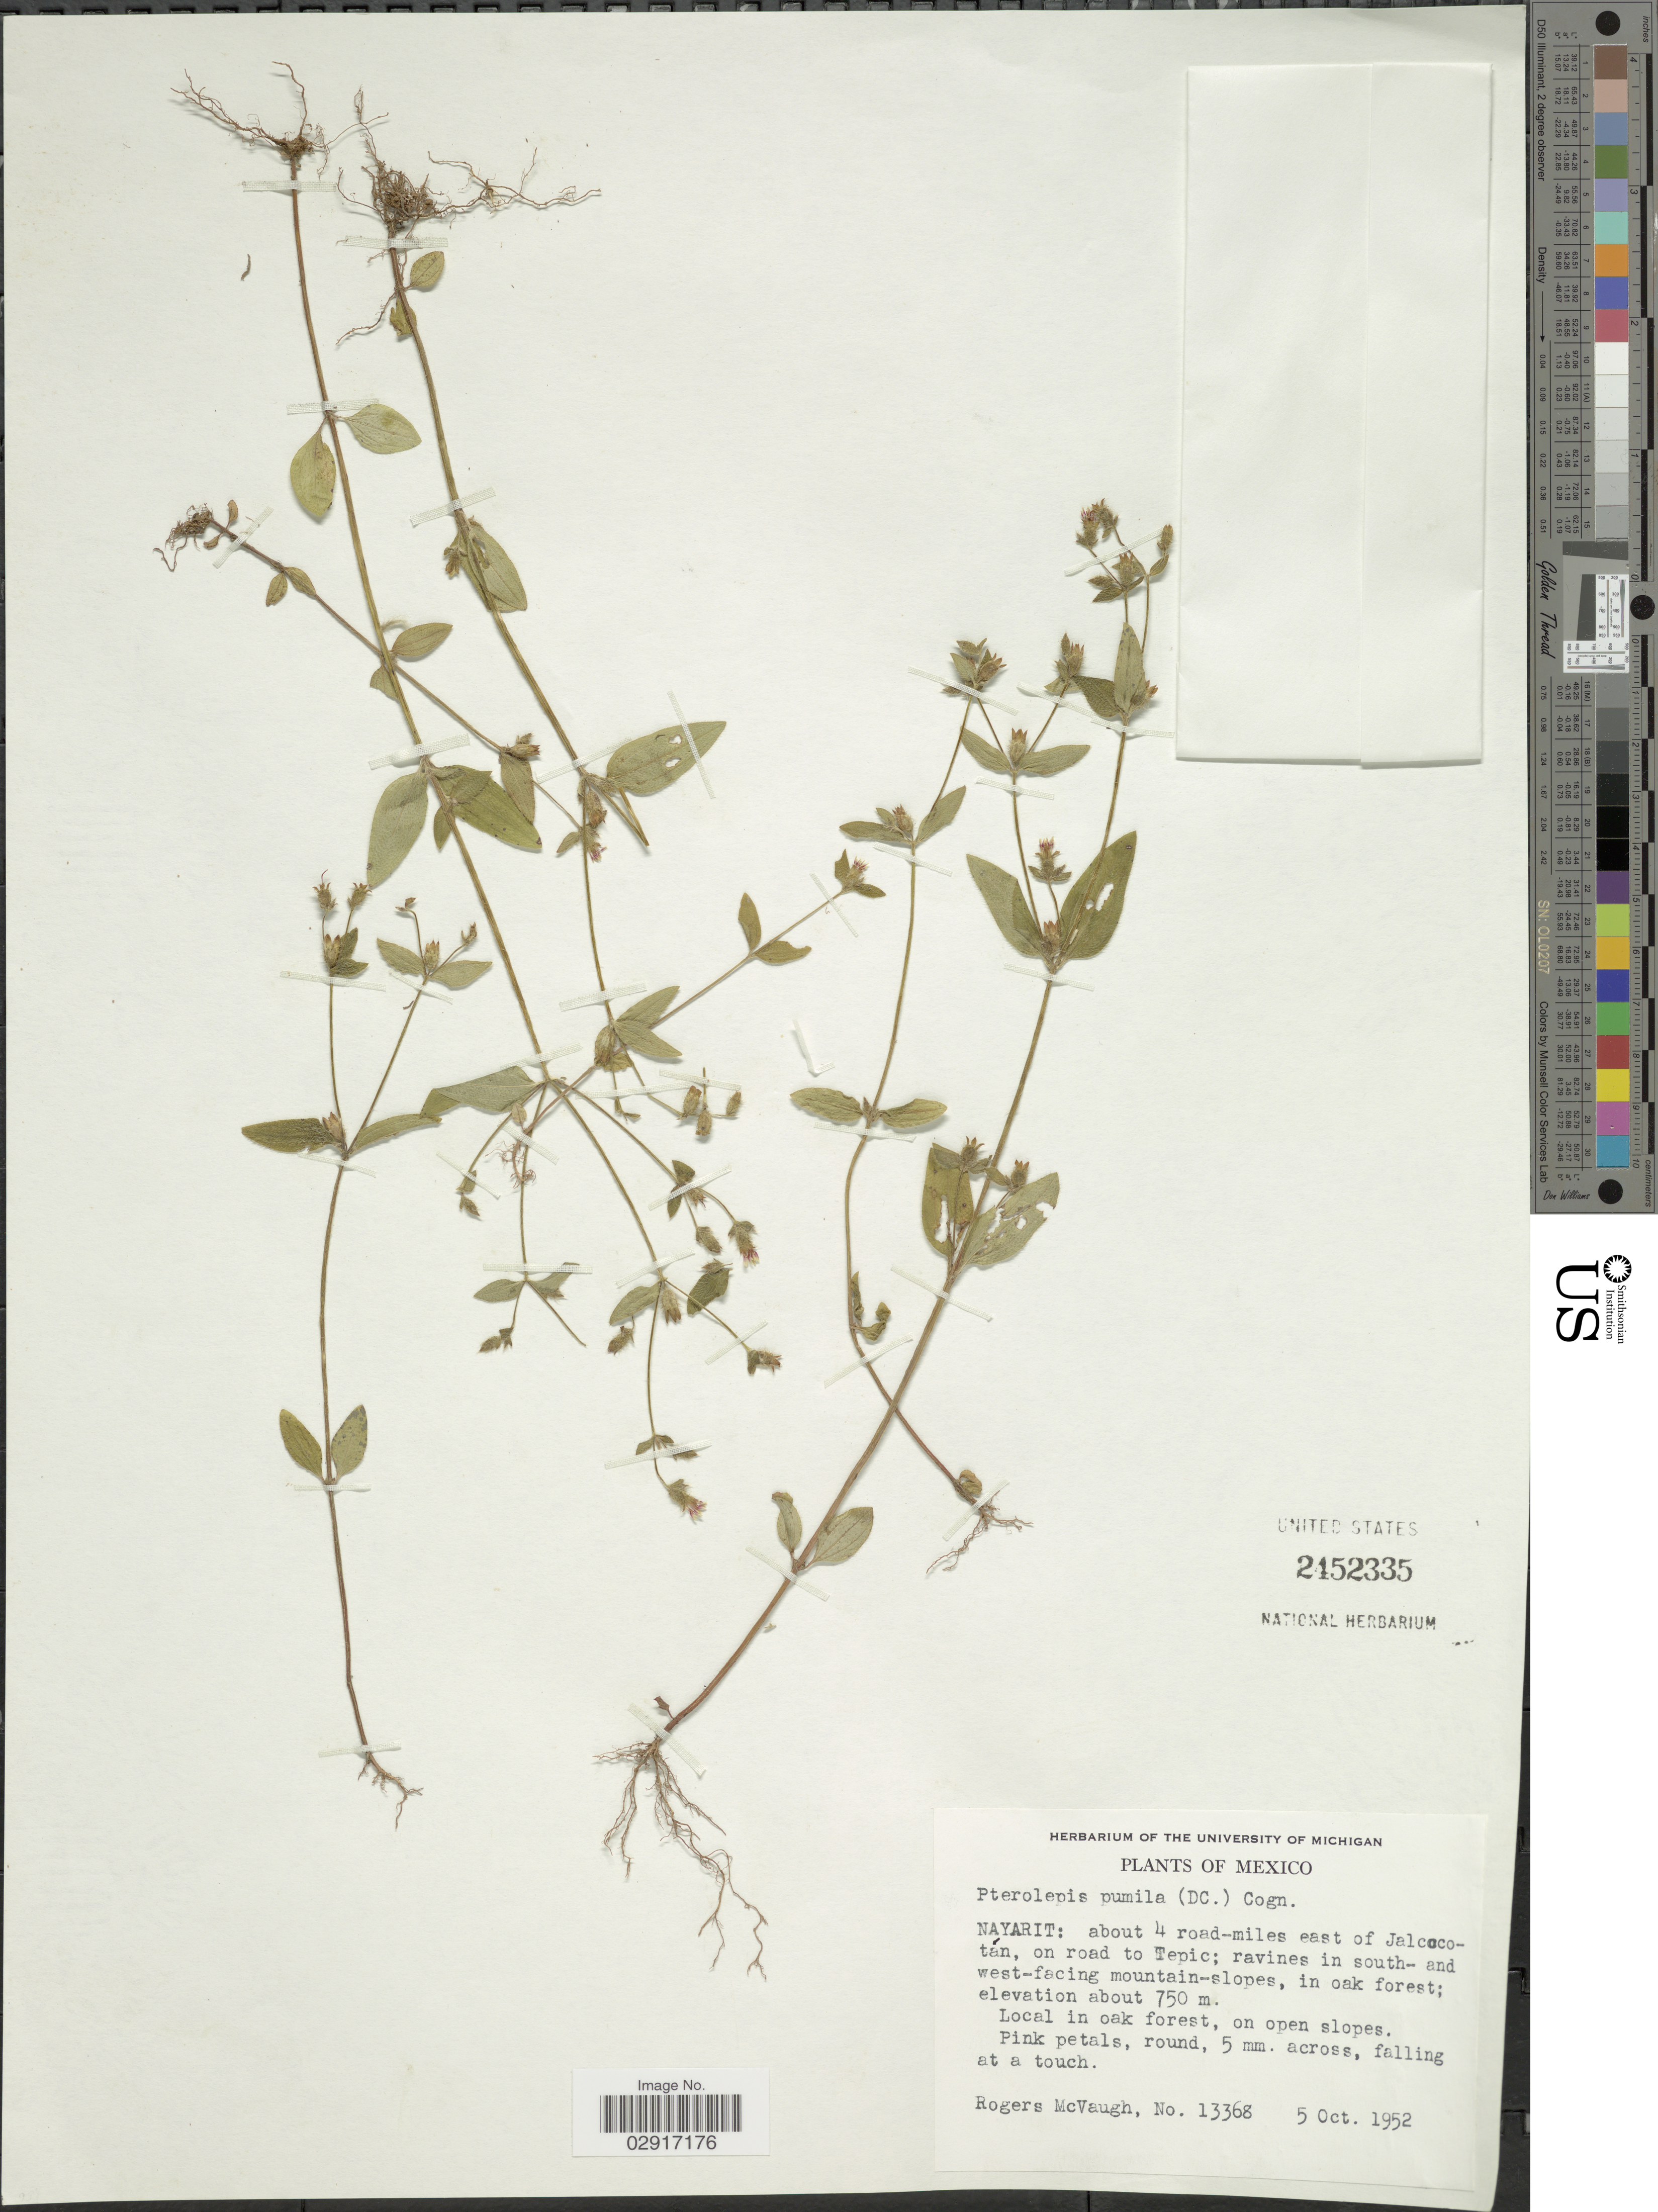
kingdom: Plantae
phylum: Tracheophyta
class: Magnoliopsida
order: Myrtales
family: Melastomataceae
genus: Pterolepis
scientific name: Pterolepis trichotoma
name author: (Rottb.) Cogn.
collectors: R. McVaugh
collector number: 13368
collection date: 1952-10-05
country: Mexico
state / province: Nayarit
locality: About 4 road-miles east of Jalcocotán, on road to Tepic.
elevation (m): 750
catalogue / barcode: US 2452335